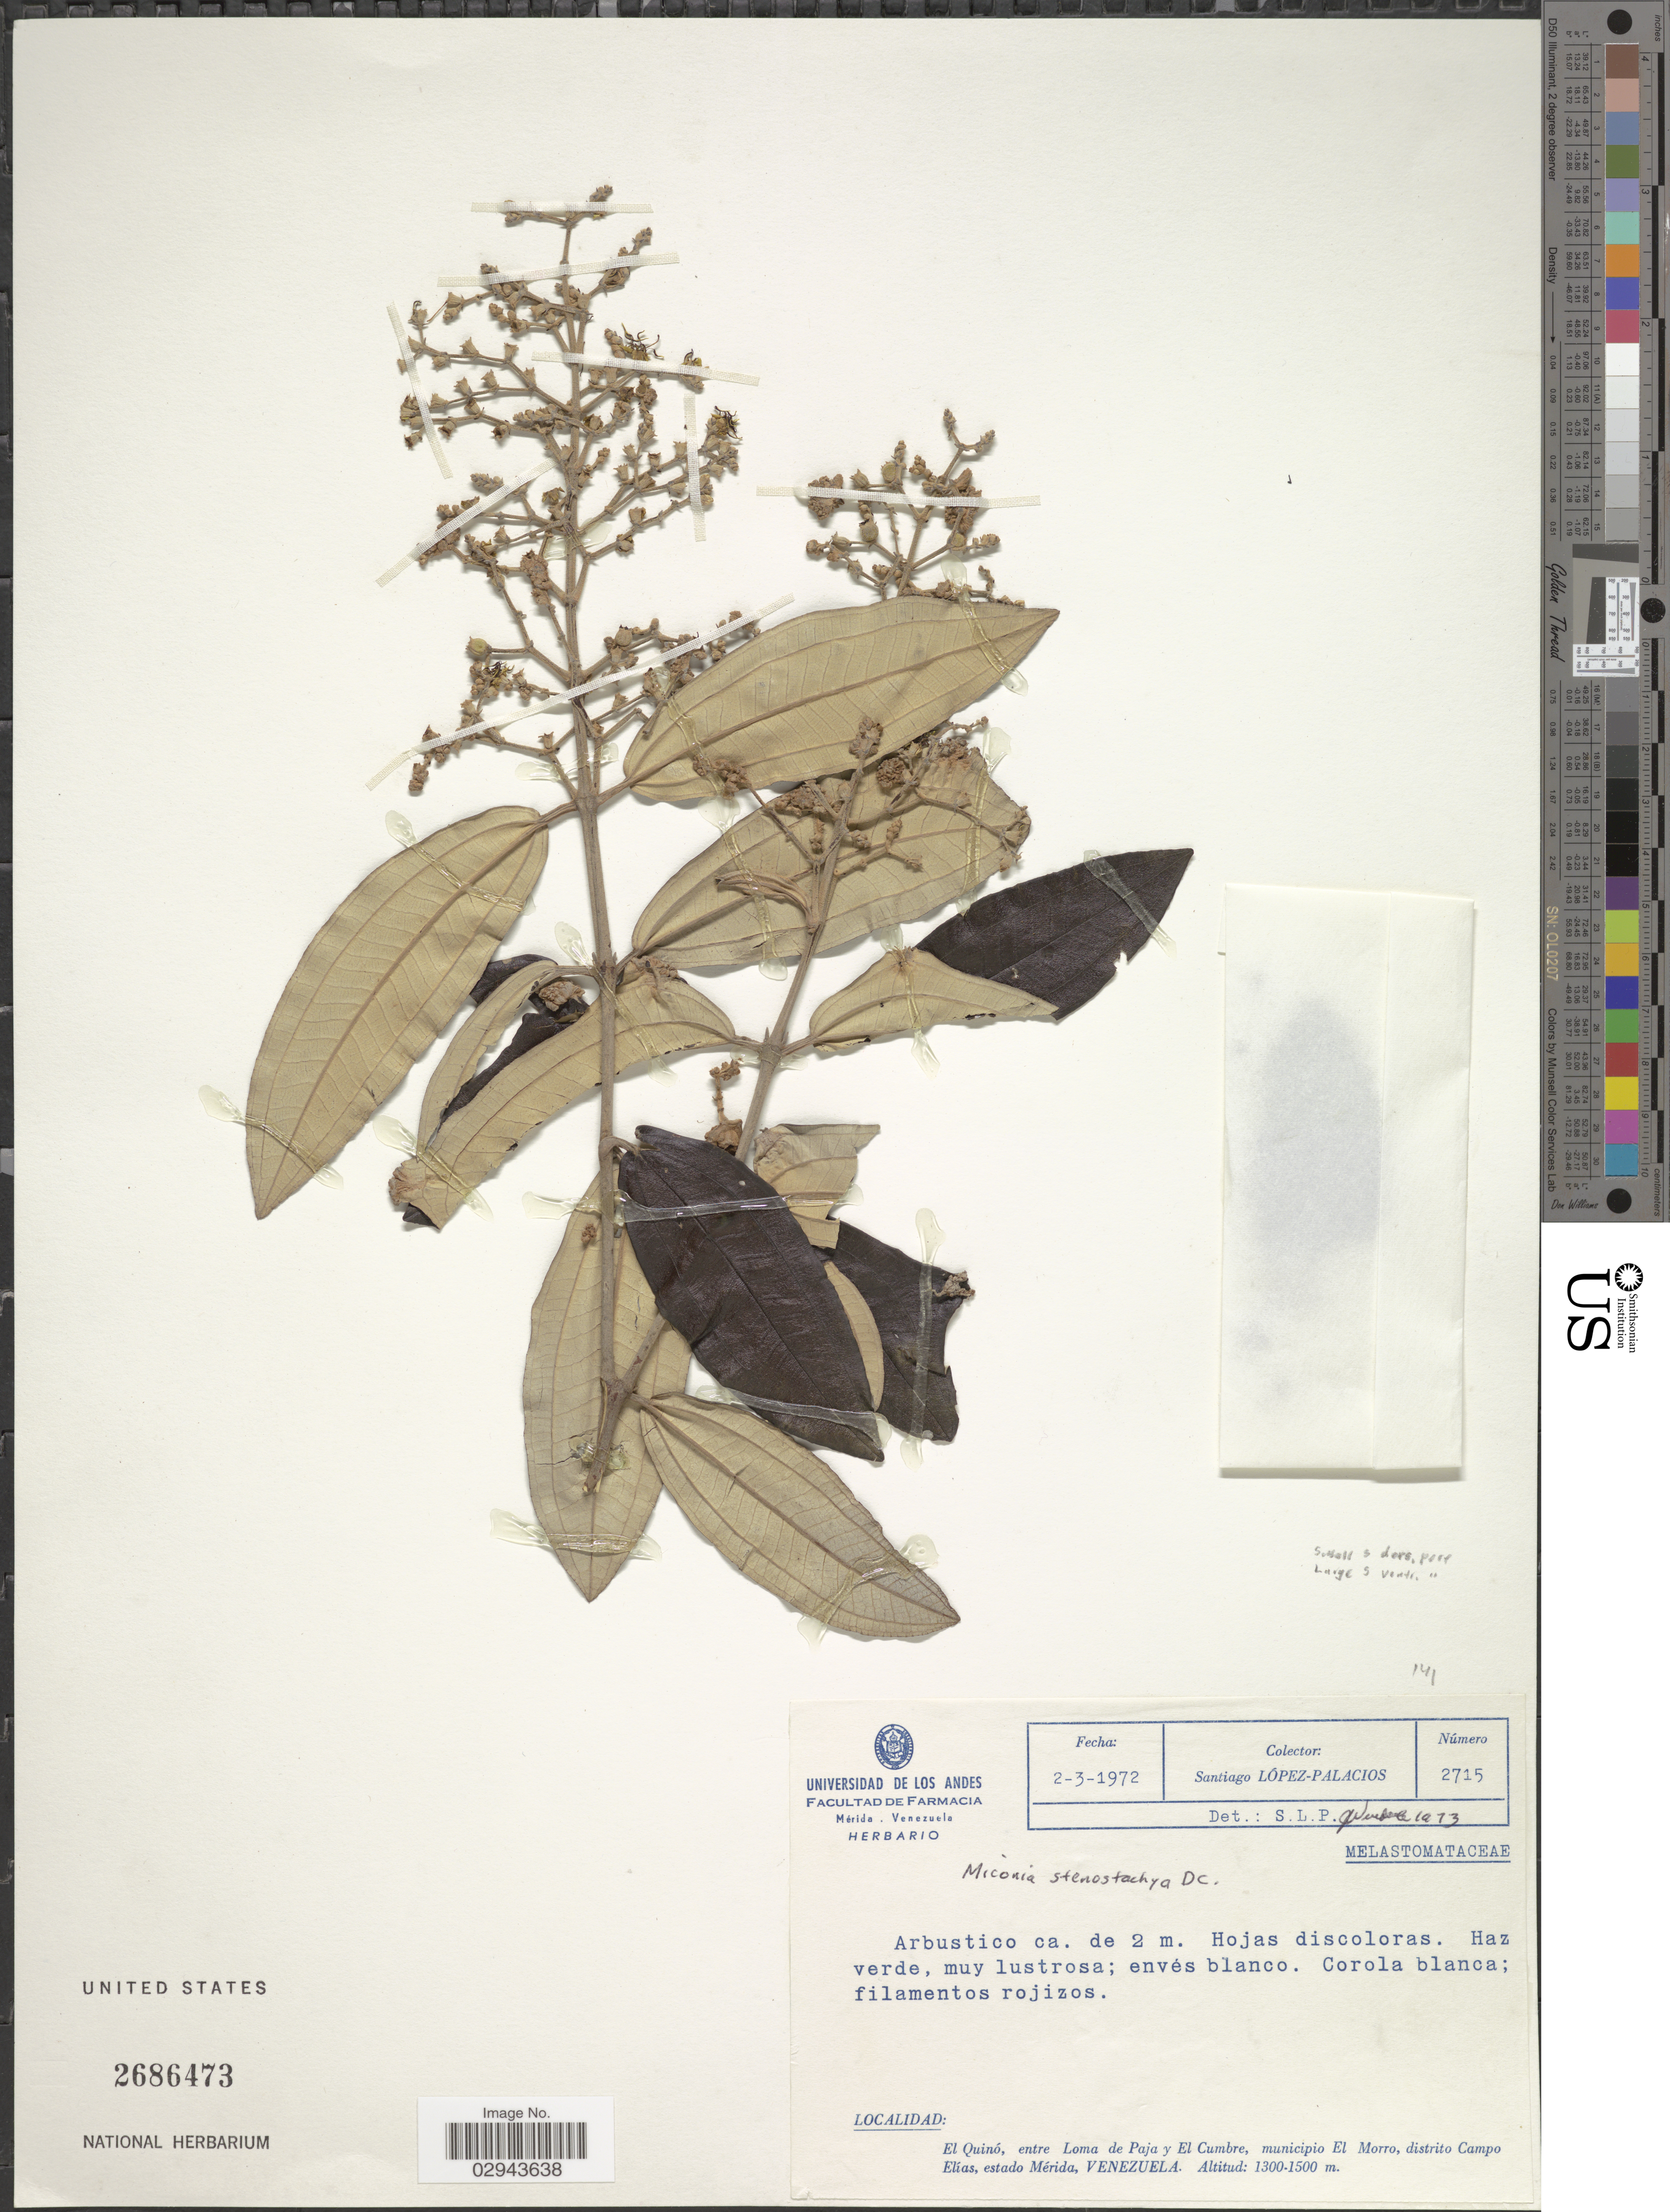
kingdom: Plantae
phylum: Tracheophyta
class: Magnoliopsida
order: Myrtales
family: Melastomataceae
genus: Miconia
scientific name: Miconia stenostachya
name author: DC.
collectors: S. López-Palacios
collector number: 2715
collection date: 1972-03-02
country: Venezuela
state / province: Mérida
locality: El Quinó, entre Loma de Paja y El Cumbre, municipio El Morro, distrito Campo Elías.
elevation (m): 1300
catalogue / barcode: US 2686473